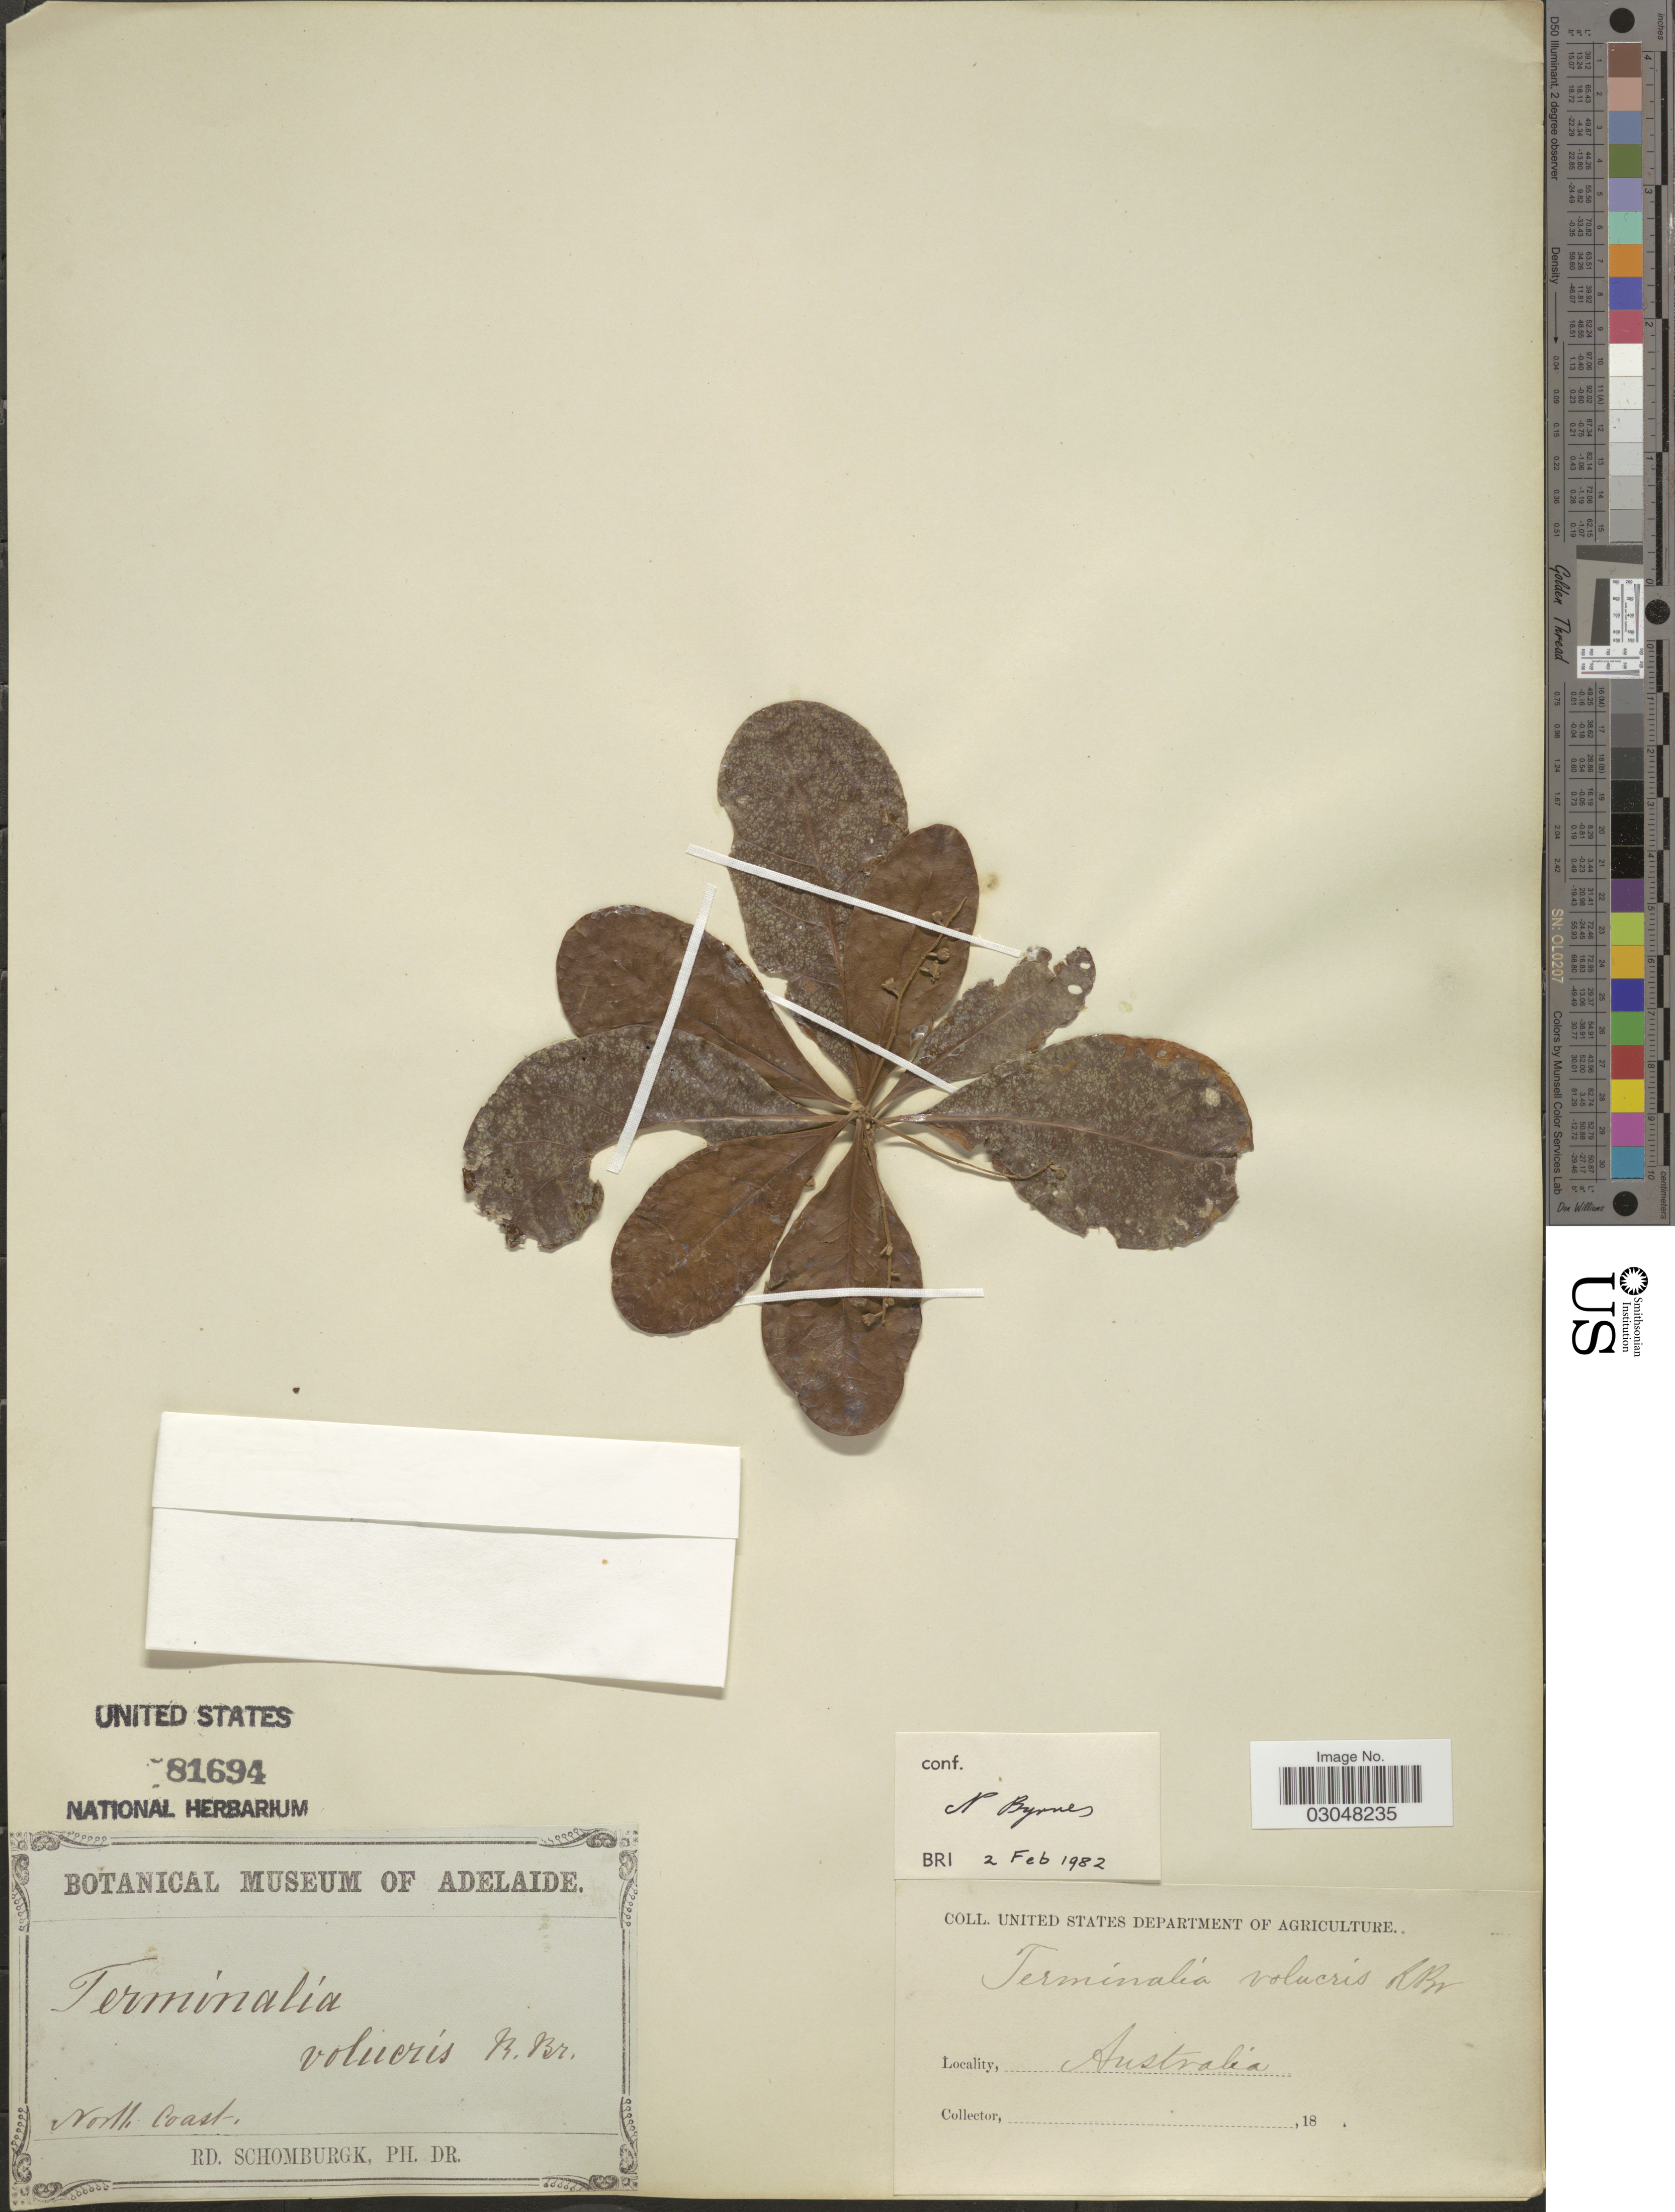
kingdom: Plantae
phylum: Tracheophyta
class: Magnoliopsida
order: Myrtales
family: Combretaceae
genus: Terminalia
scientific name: Terminalia volucris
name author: R. Br. ex Benth.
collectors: M. R. Schomburgk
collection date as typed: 18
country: Australia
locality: North Coast.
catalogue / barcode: US 81694